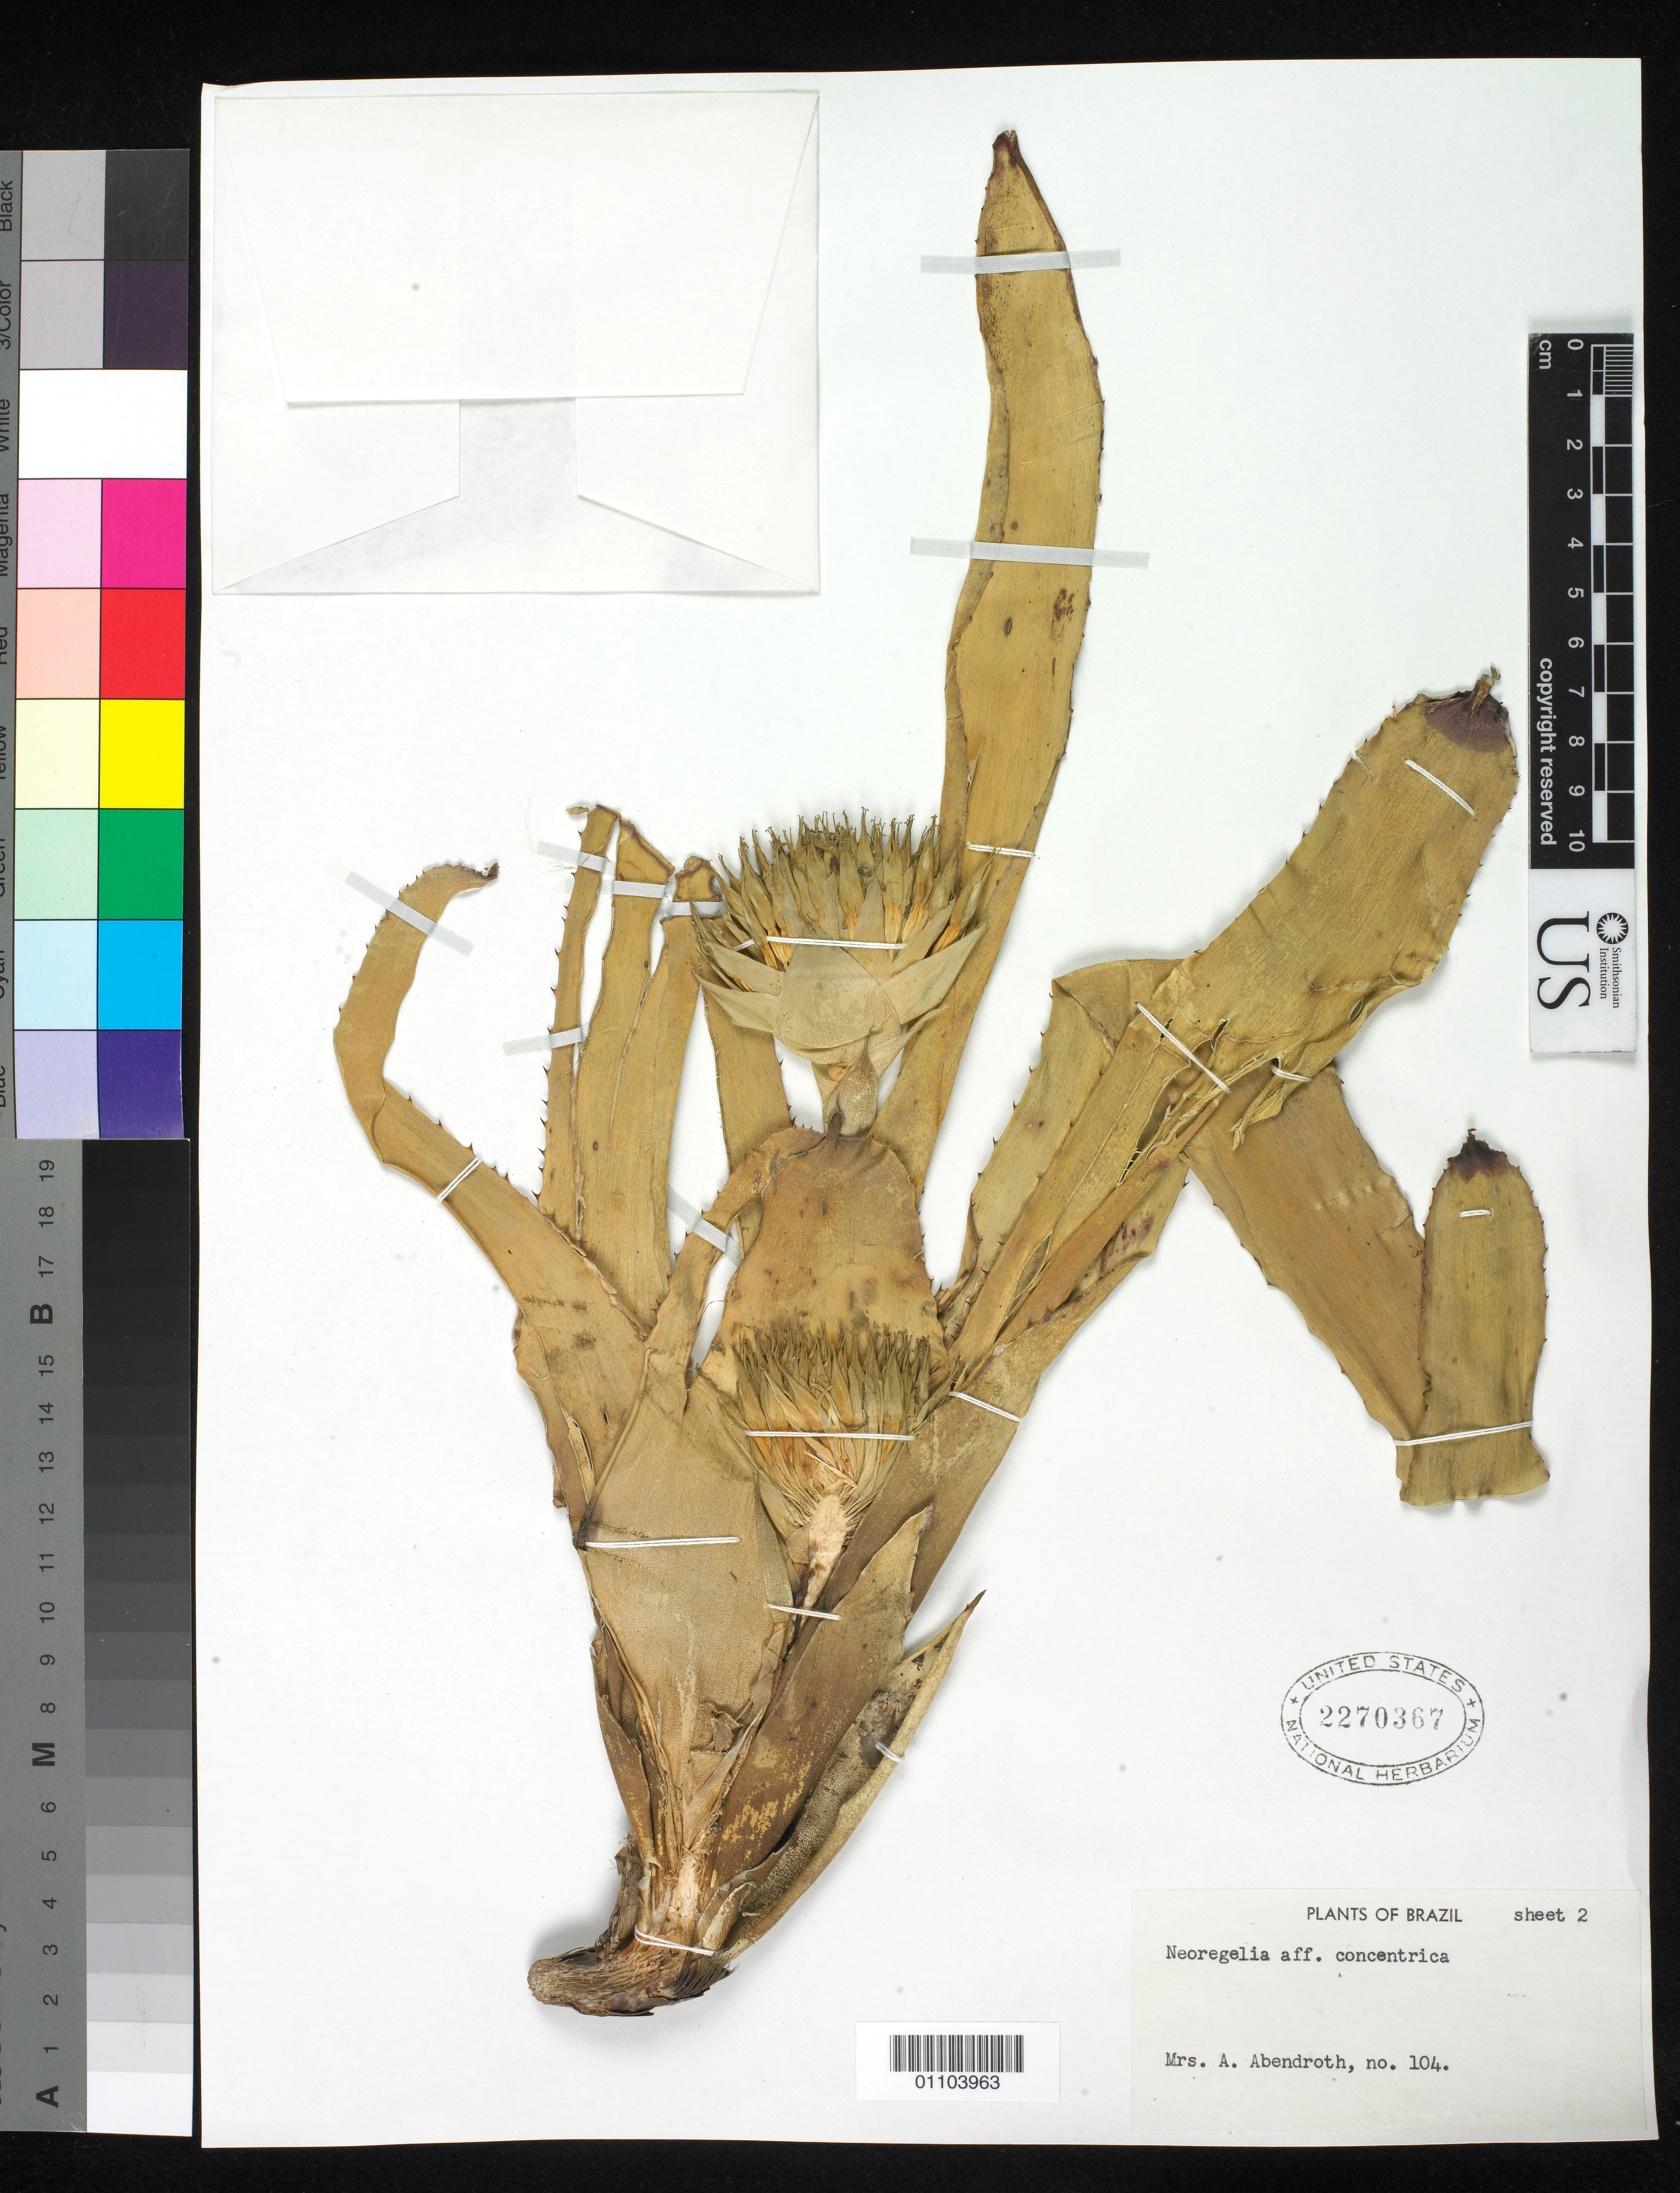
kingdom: Plantae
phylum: Tracheophyta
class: Liliopsida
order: Poales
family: Bromeliaceae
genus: Neoregelia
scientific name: Neoregelia concentrica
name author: (Vell.) L.B. Sm.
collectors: A. Abendroth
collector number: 104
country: Brazil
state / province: Rio de Janeiro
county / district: Teresópolis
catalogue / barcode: US 2270367